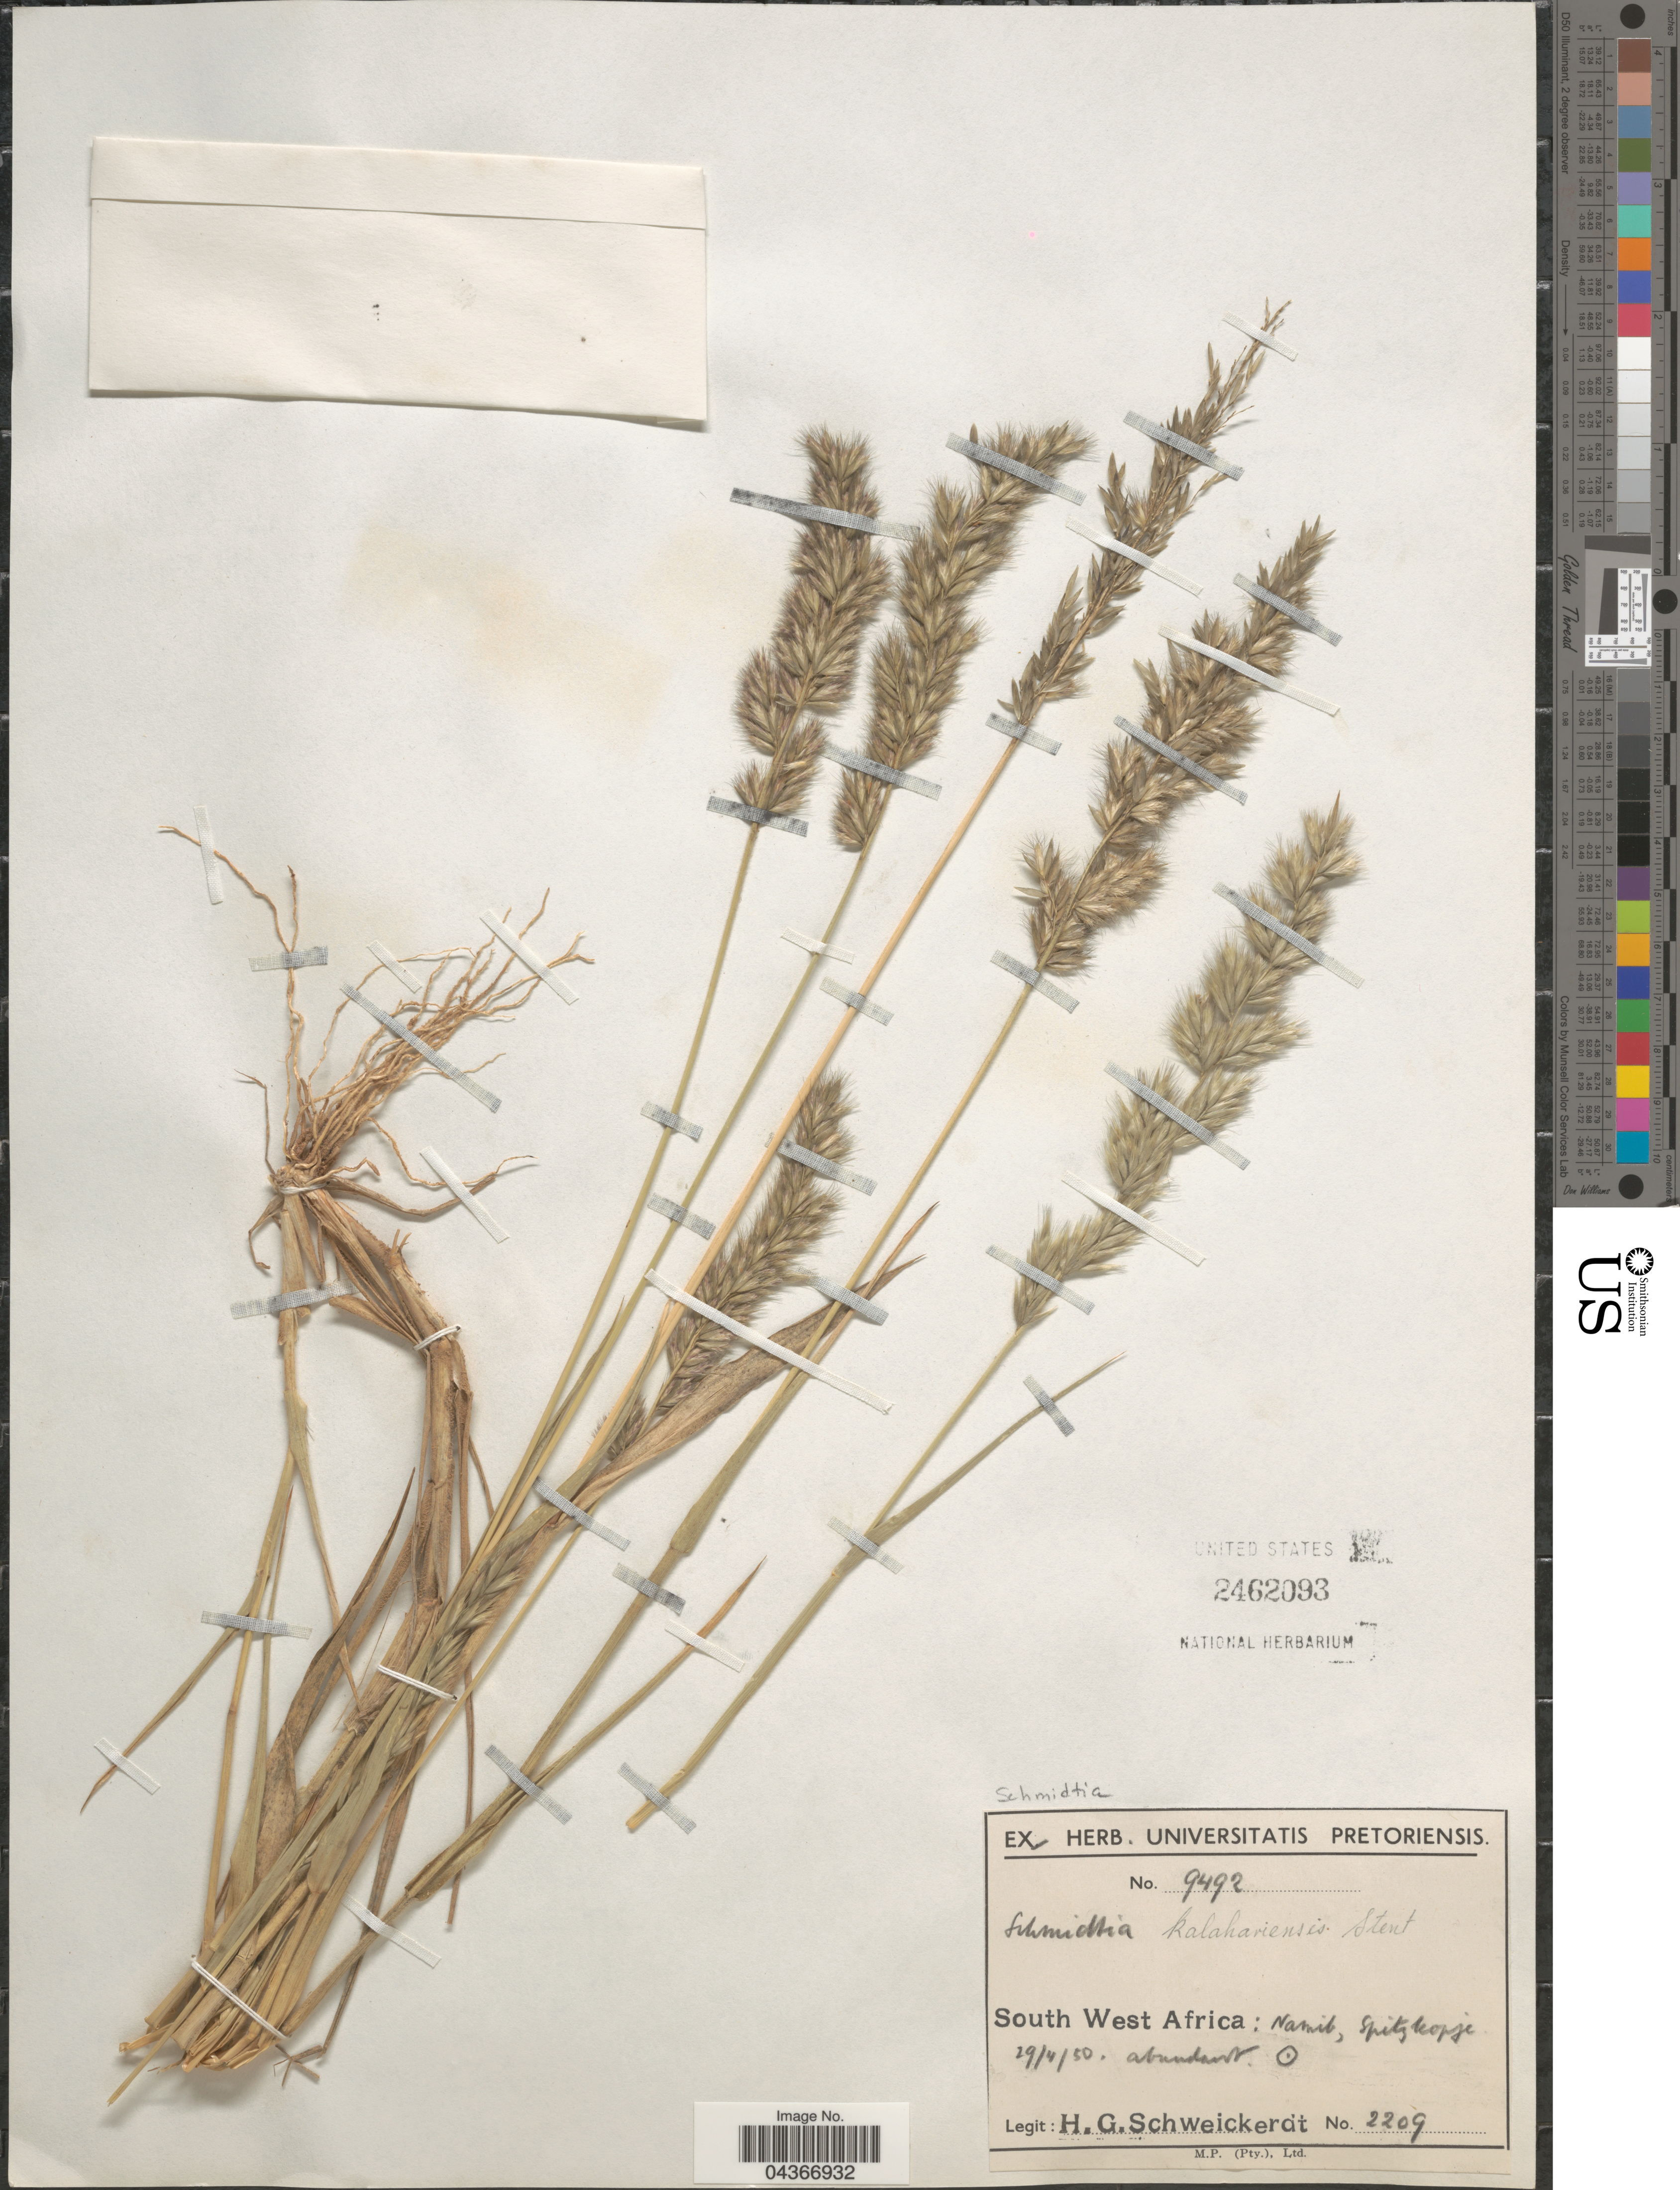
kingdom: Plantae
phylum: Tracheophyta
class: Liliopsida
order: Poales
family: Poaceae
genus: Schmidtia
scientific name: Schmidtia kalahariensis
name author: Stent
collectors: H. Schweickerdt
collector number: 2209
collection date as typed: Transcribed d/m/y: 29/4/50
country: Namibia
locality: South West Africa: Namib, Spitzkopje.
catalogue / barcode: US 2462093